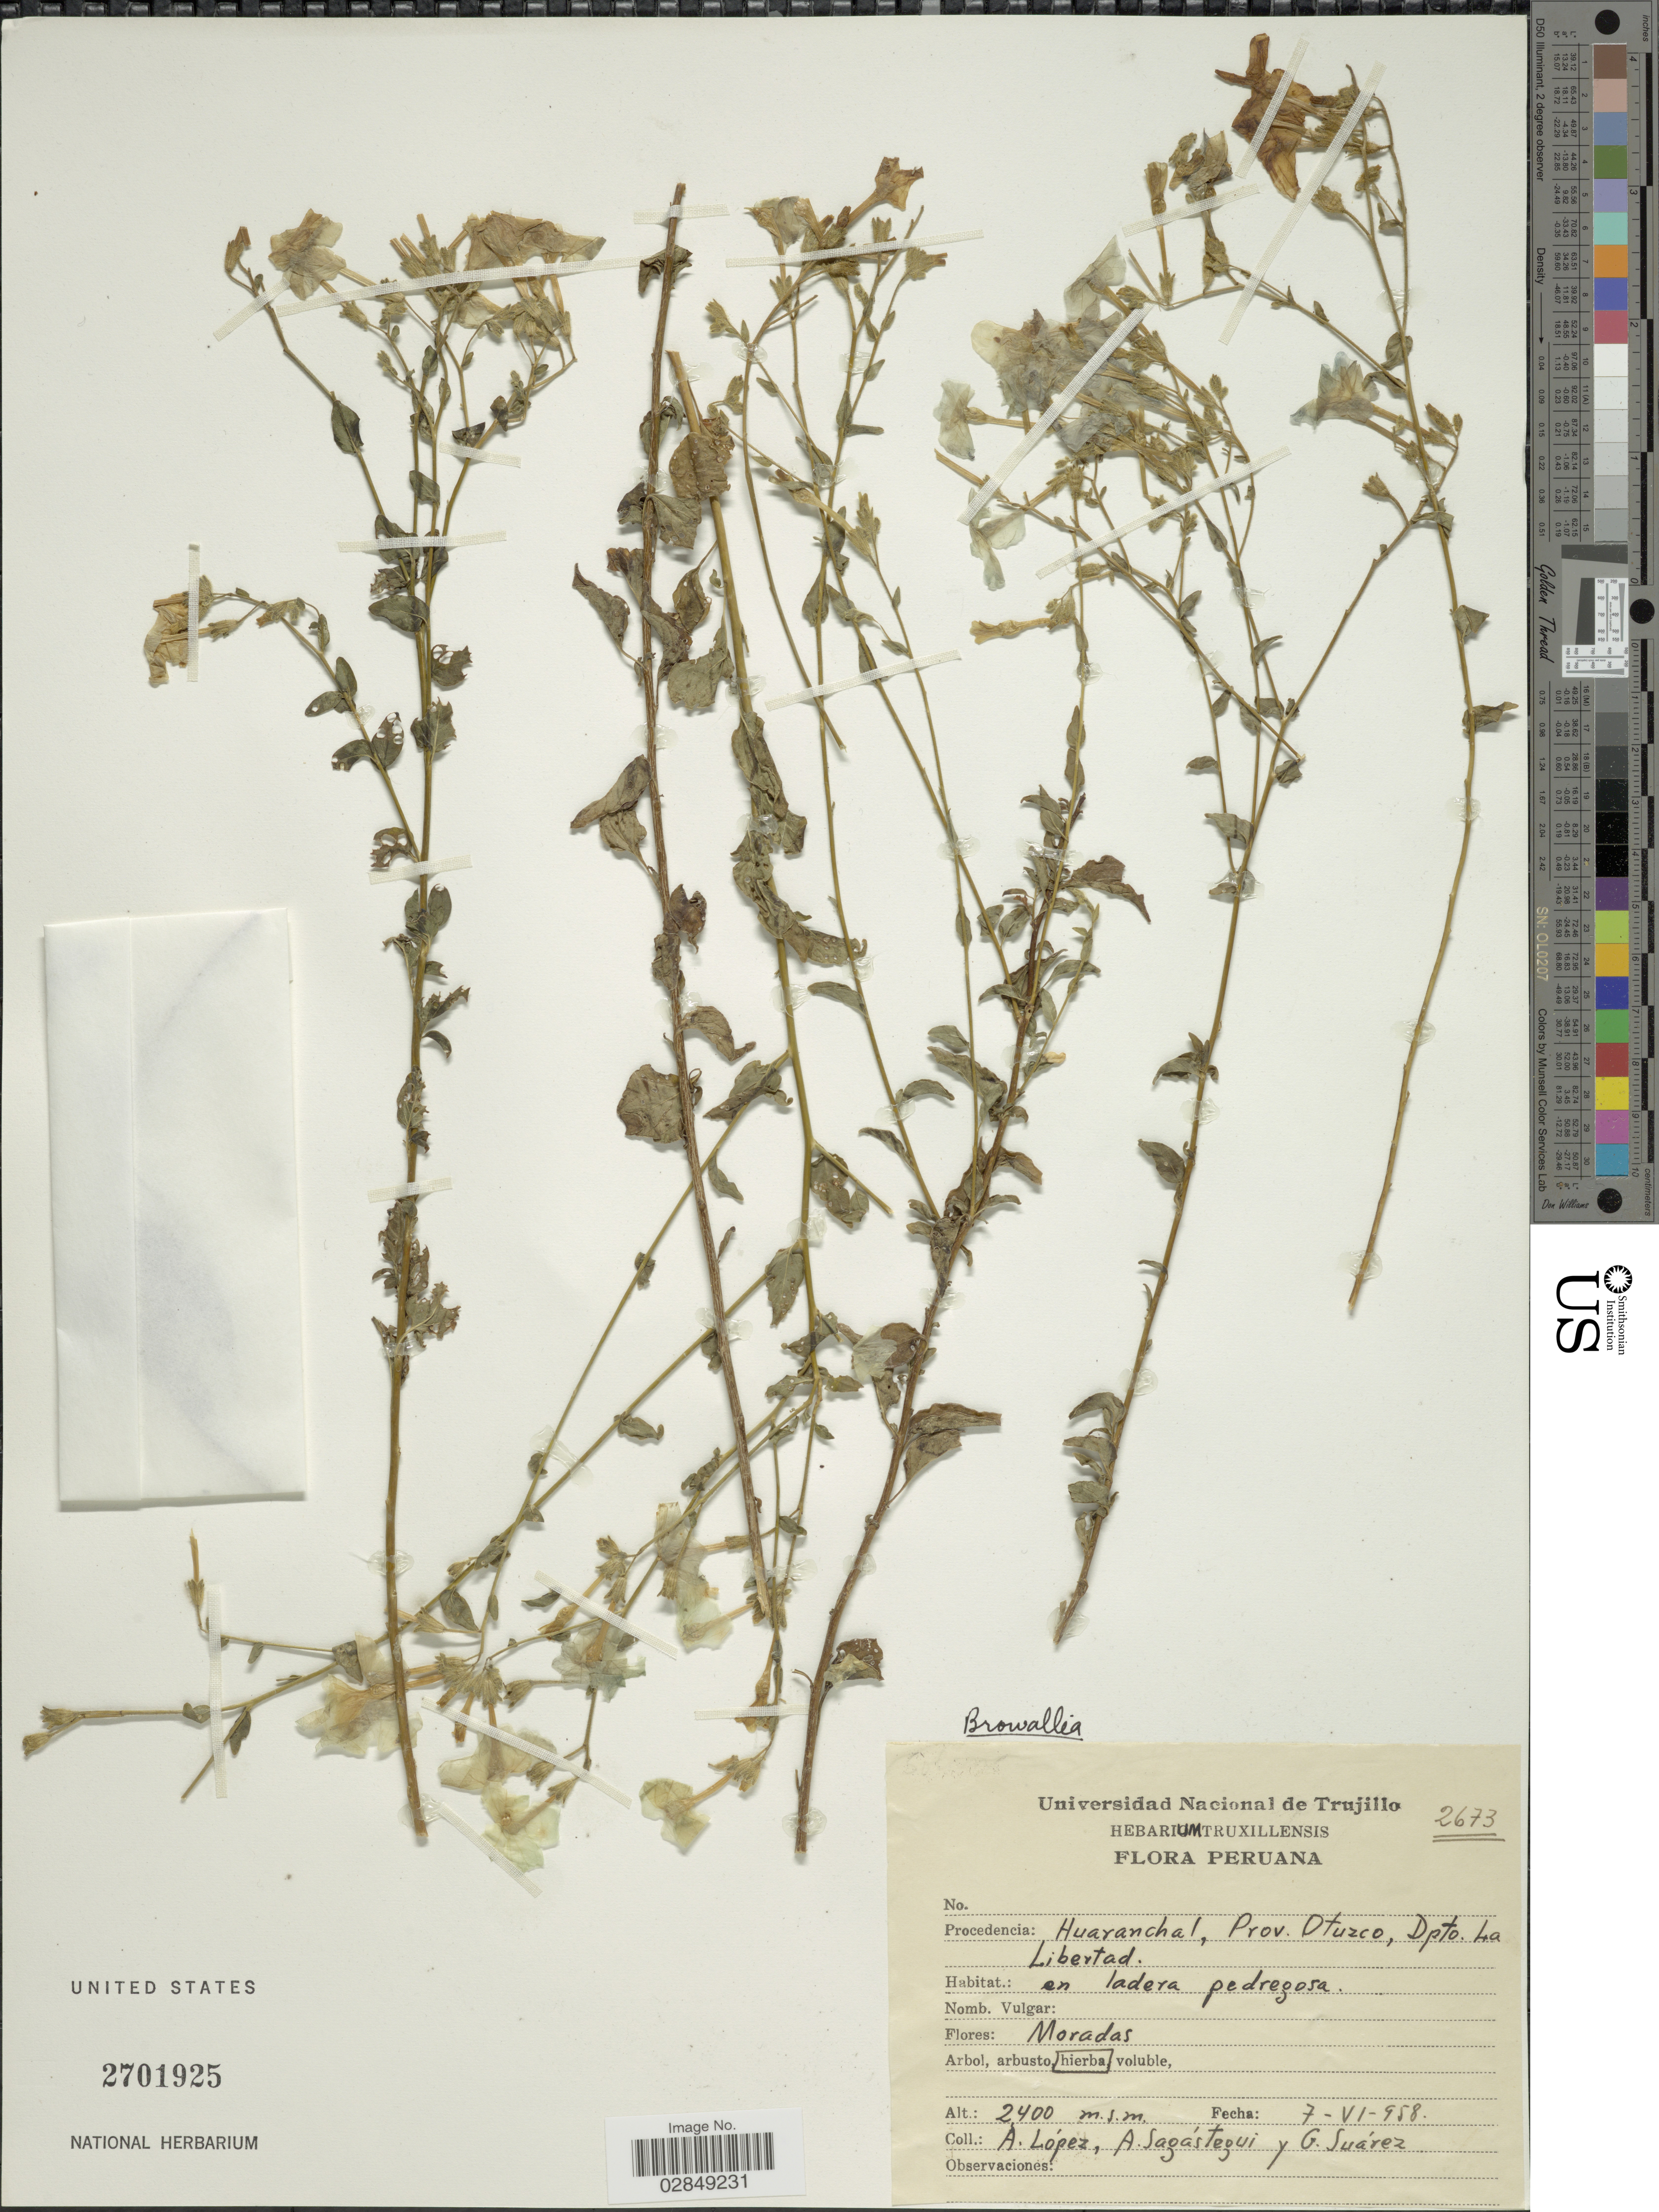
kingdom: Plantae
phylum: Tracheophyta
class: Magnoliopsida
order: Solanales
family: Solanaceae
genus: Browallia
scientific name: Browallia sp.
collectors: A. López, A. Sagastegui & G. Suárez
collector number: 2673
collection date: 1958-06-07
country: Peru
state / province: La Libertad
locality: Huaranchal, Prov. Otuzco, Dpto. La Libertad.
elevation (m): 2400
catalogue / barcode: US 2701925